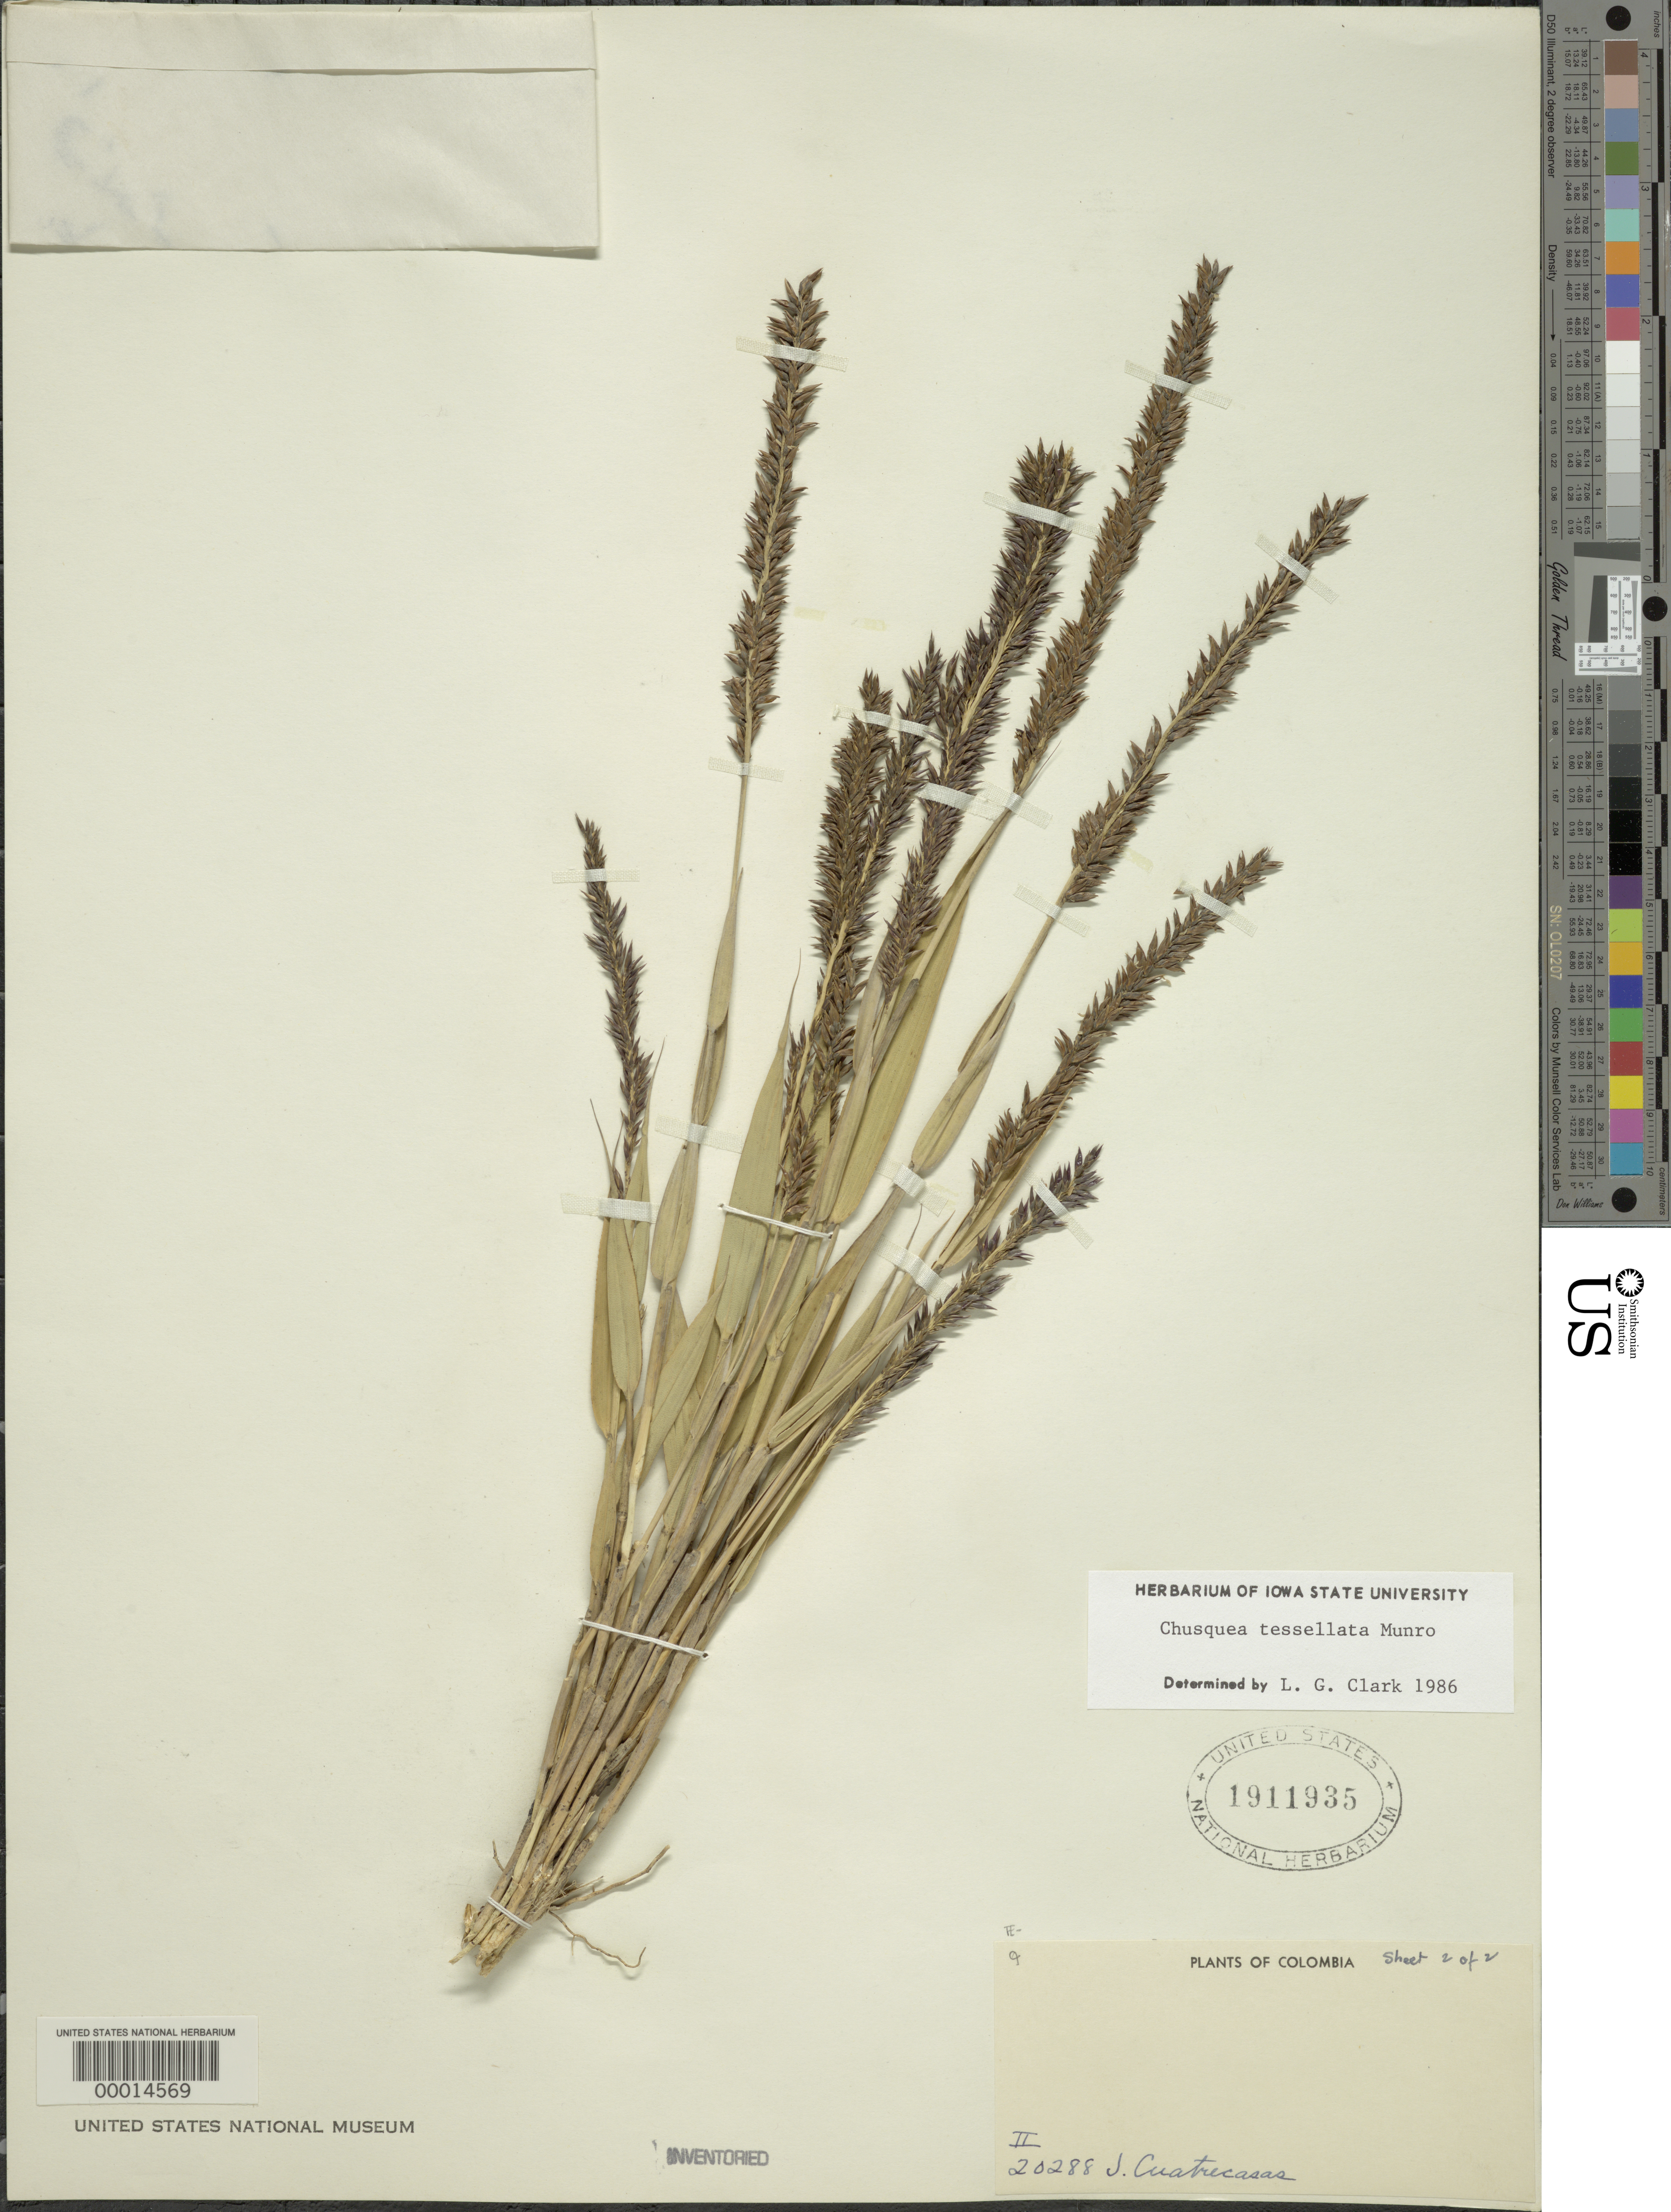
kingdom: Plantae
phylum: Tracheophyta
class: Liliopsida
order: Poales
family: Poaceae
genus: Chusquea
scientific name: Chusquea tessellata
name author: Munro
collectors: J. Cuatrecasas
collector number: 20288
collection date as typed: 22 Mar 1946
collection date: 1946-03-22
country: Colombia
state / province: Valle del Cauca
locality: Paramo de Las Vegas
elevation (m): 3600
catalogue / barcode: US 1911935